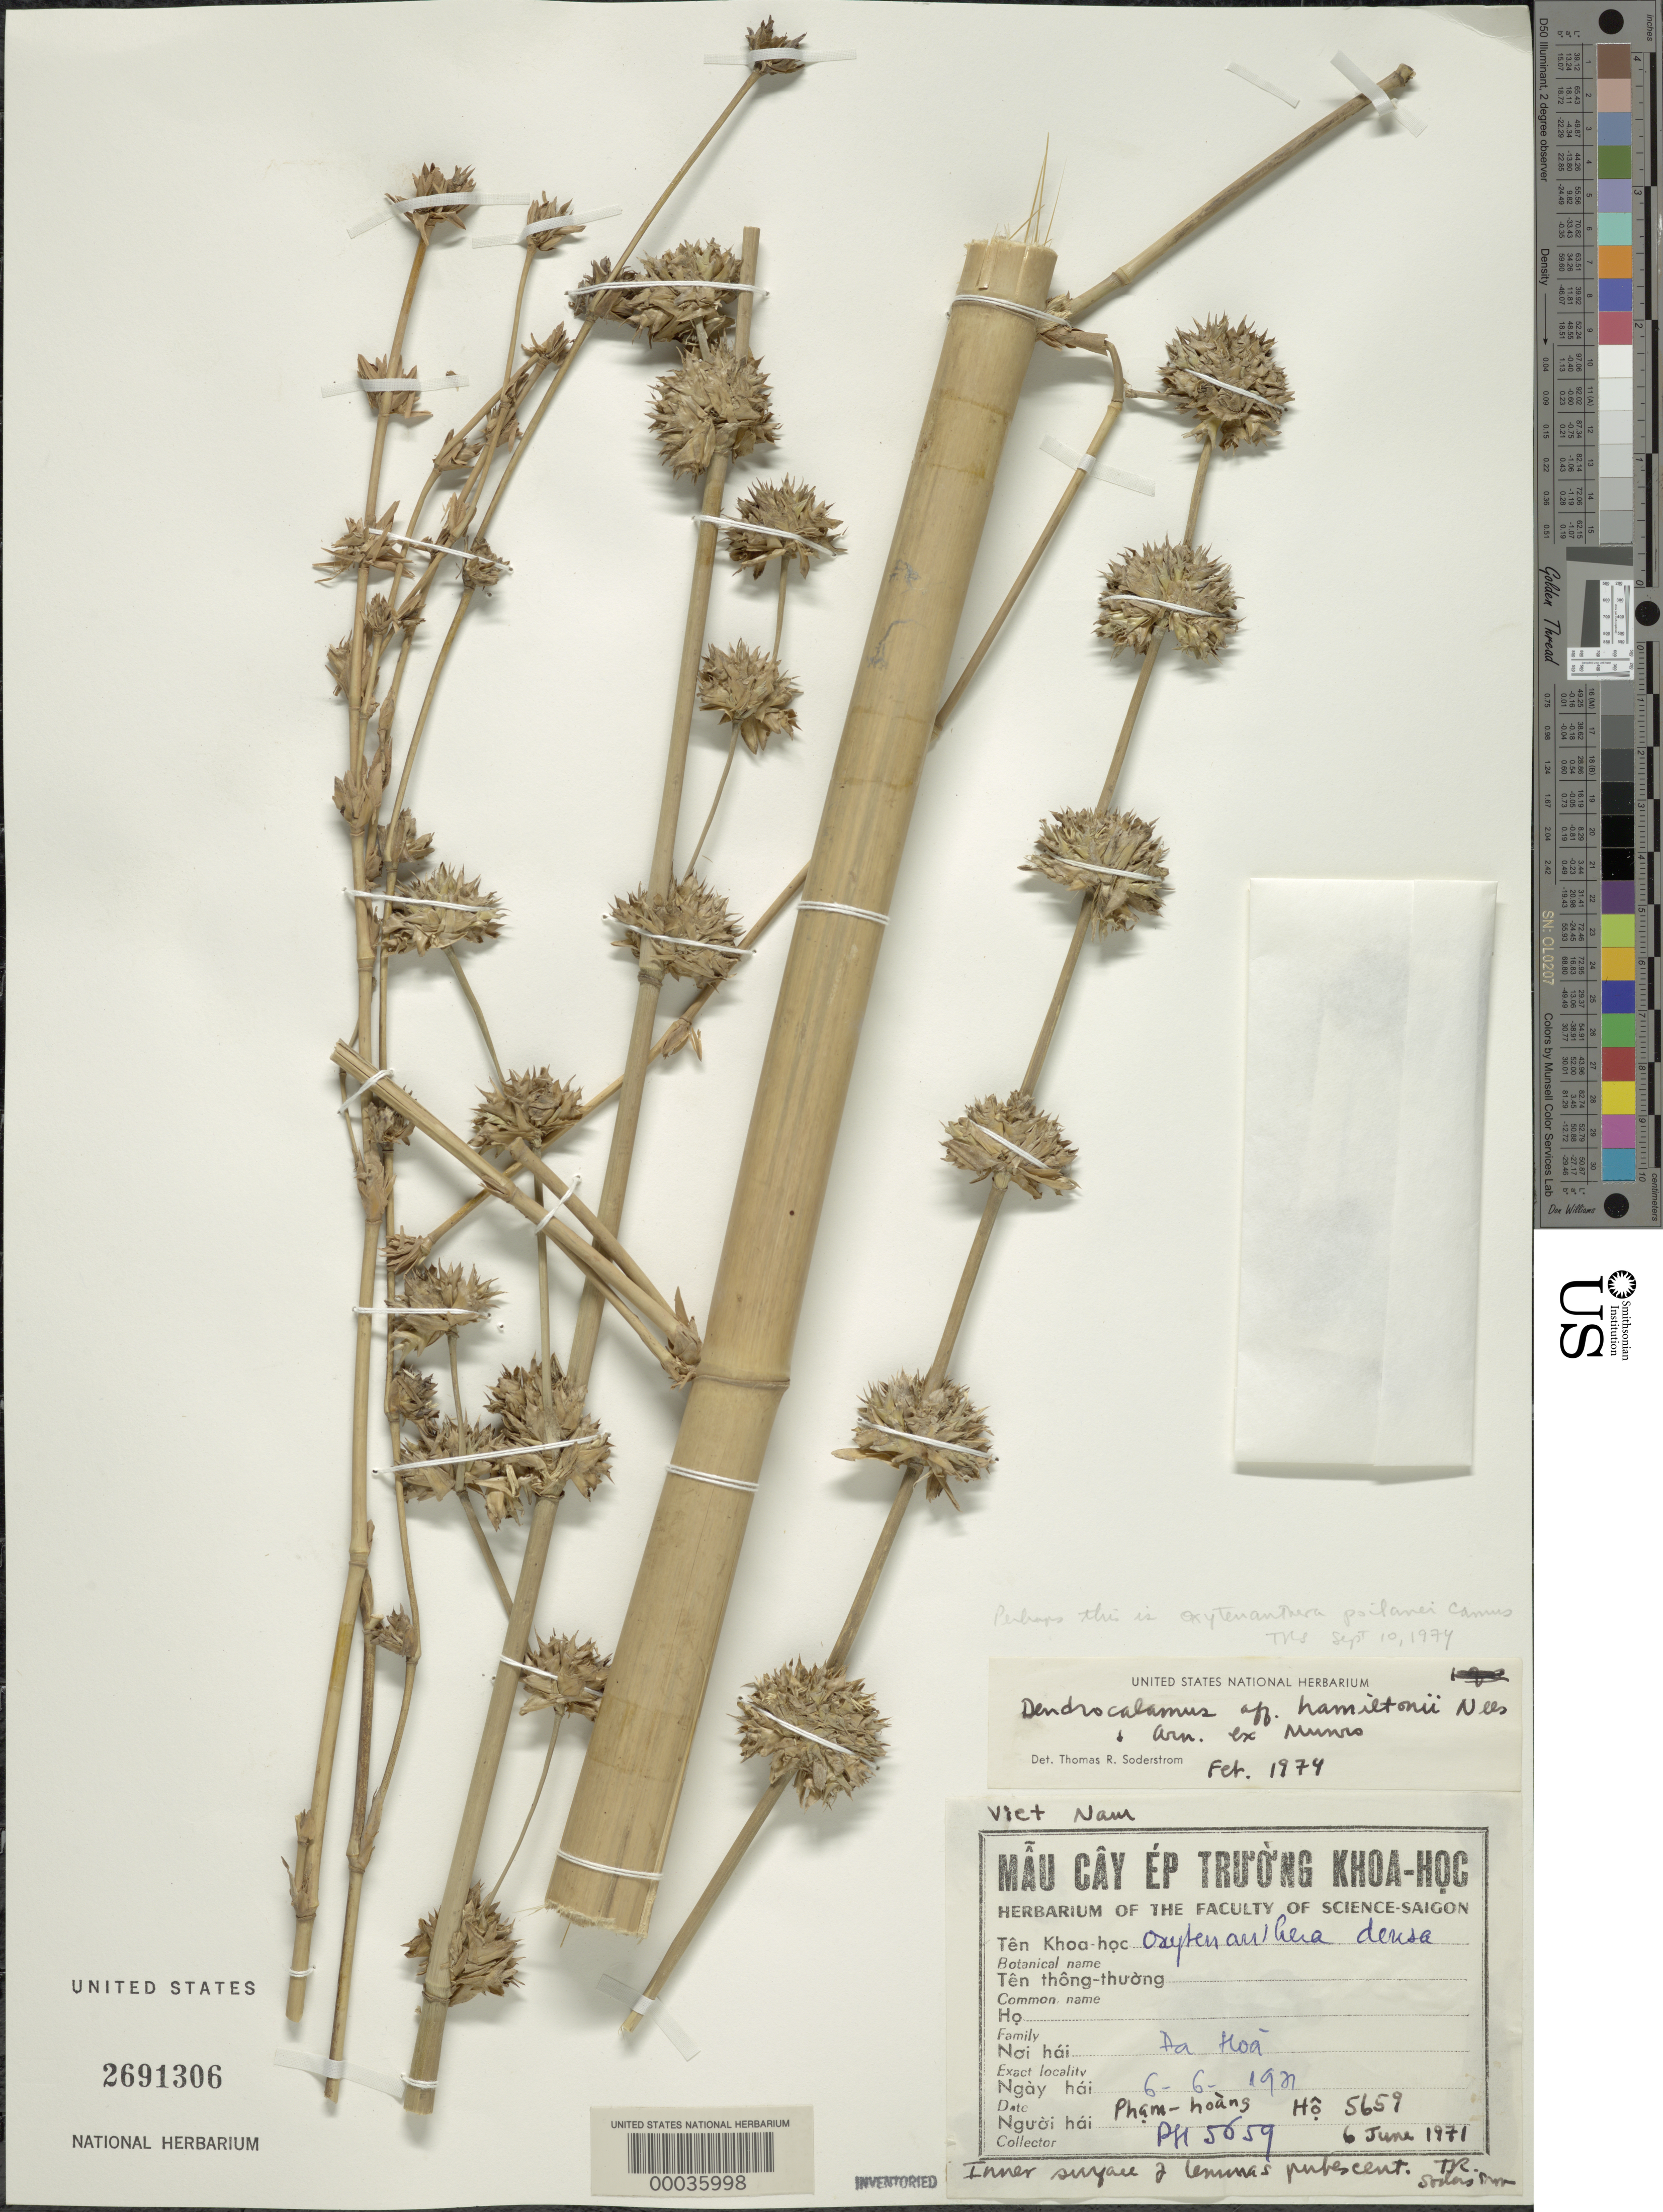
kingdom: Plantae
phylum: Tracheophyta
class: Liliopsida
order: Poales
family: Poaceae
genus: Dendrocalamus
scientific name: Dendrocalamus sp.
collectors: P. H. Hoang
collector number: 5659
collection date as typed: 06 Jun 1971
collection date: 1971-06-06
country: Vietnam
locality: Saigon, noi hai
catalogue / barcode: US 2691306